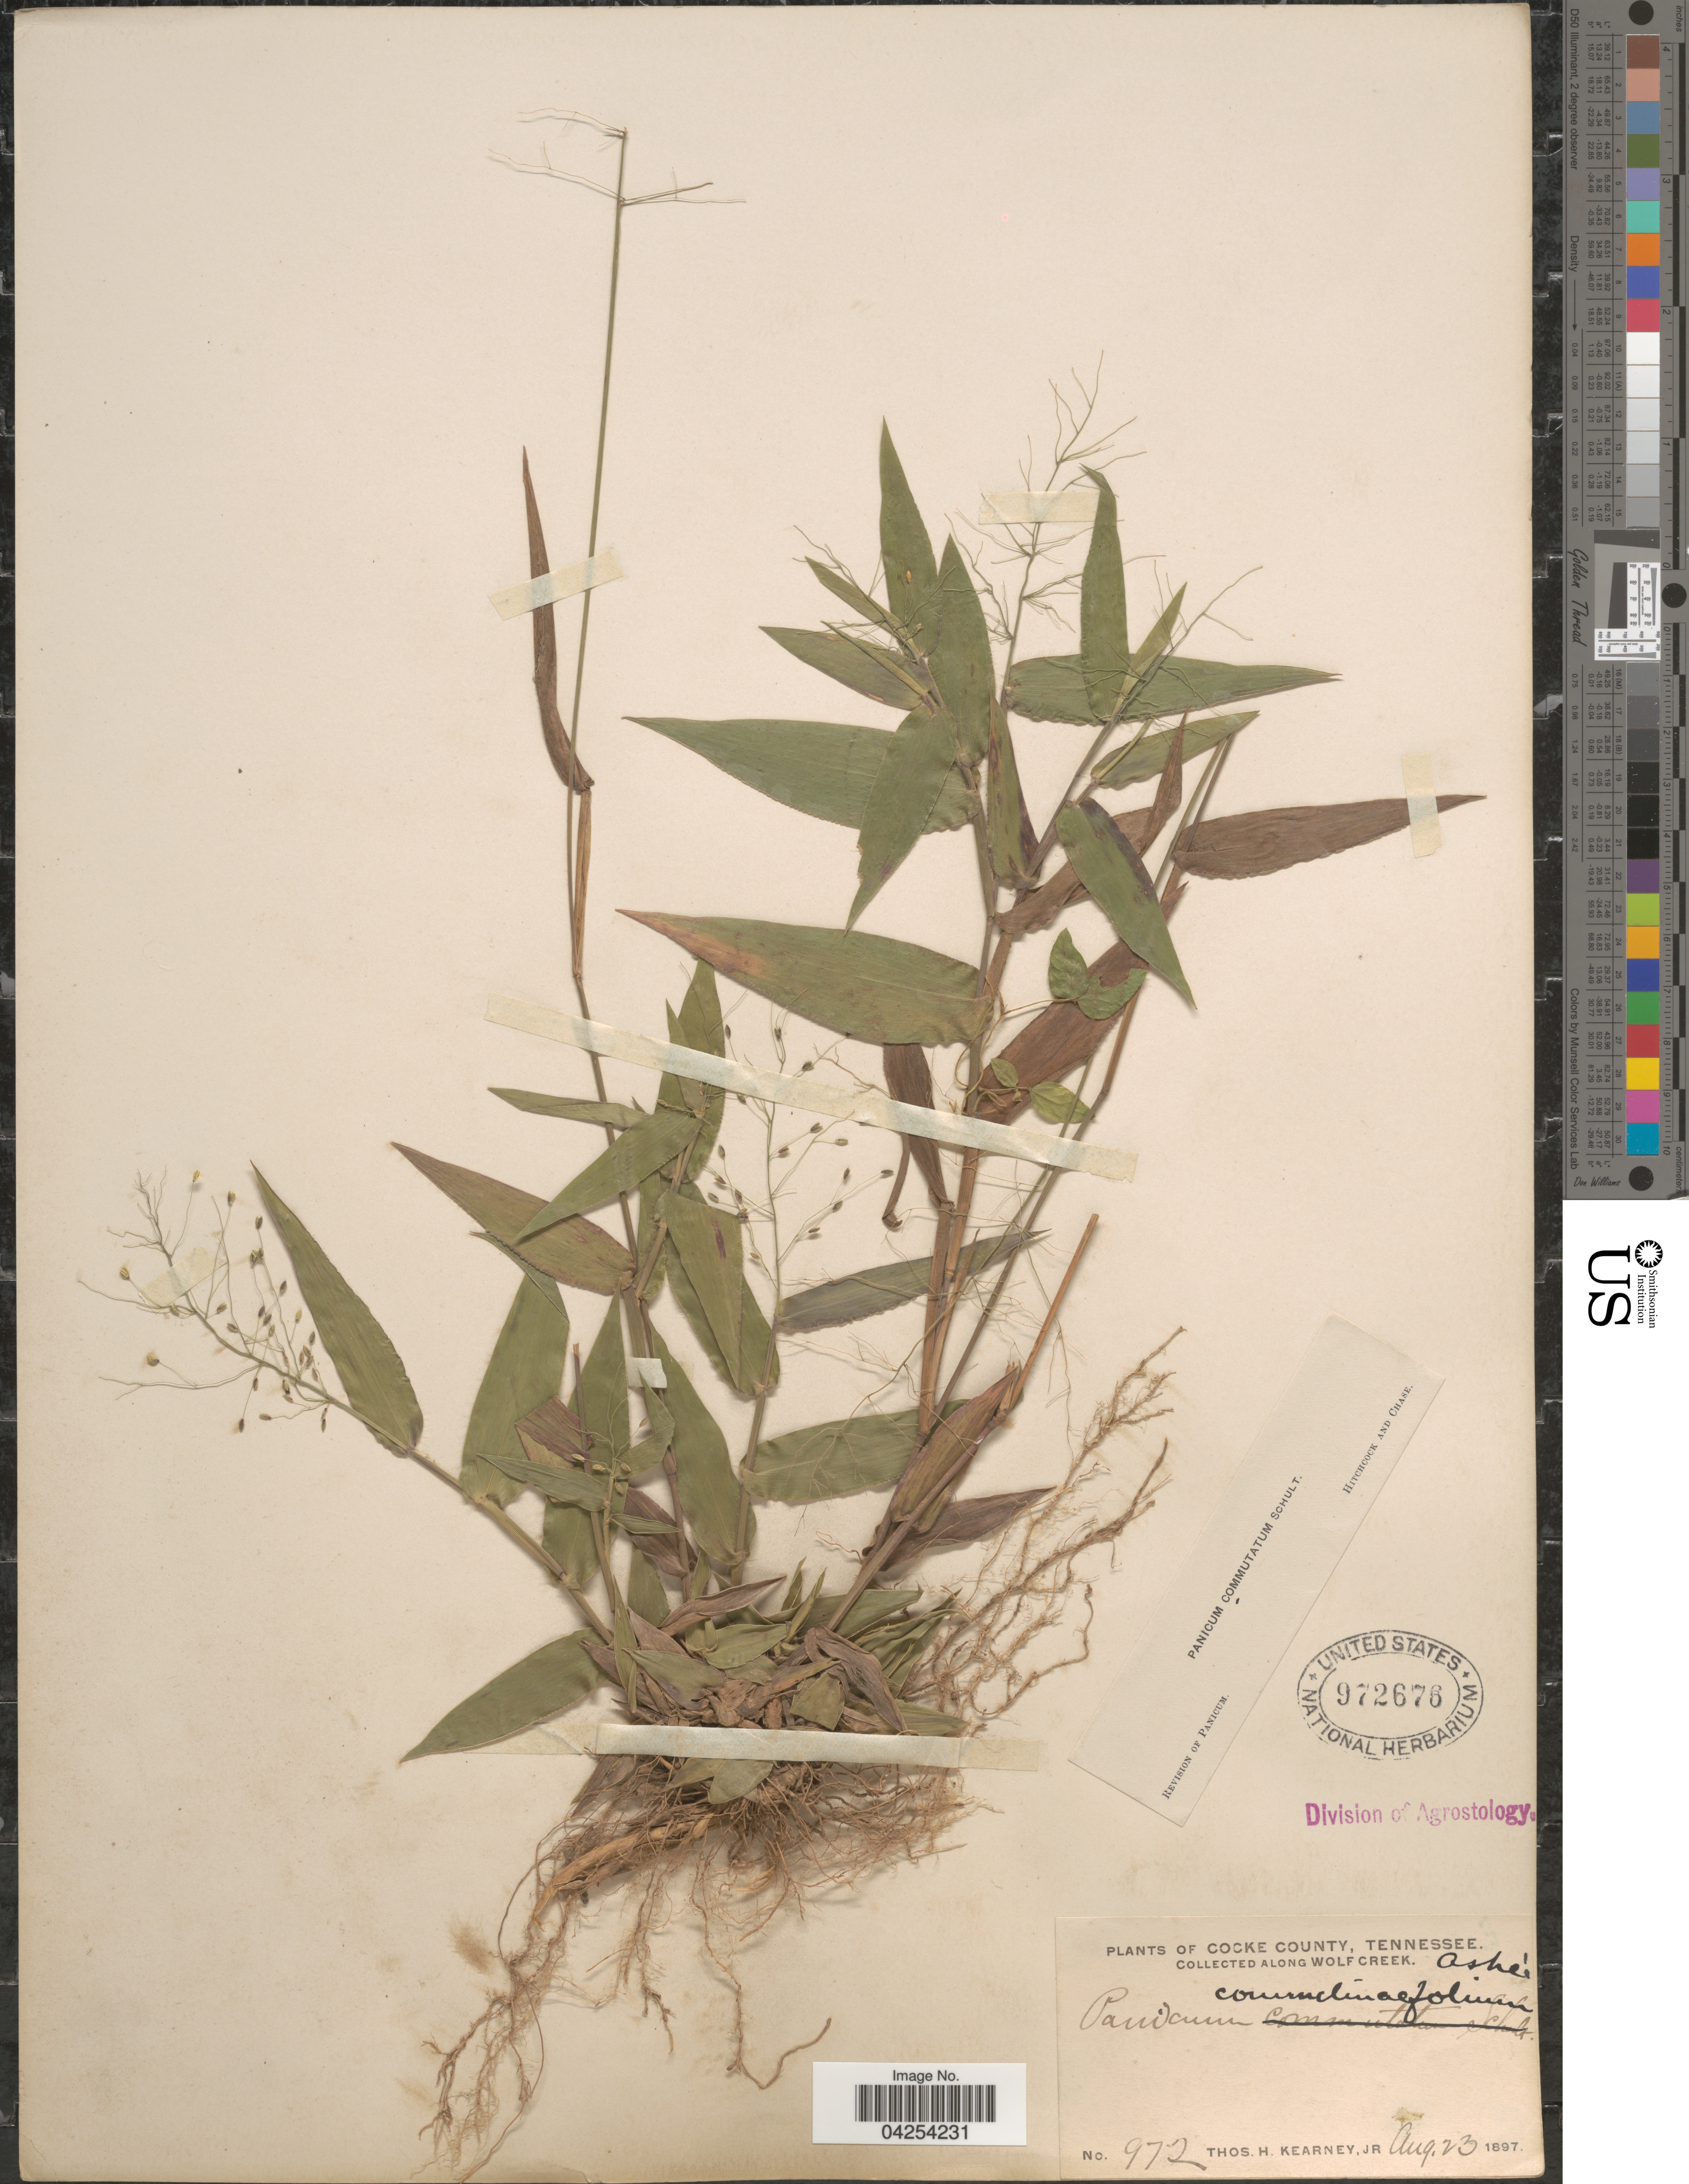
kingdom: Plantae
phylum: Tracheophyta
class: Liliopsida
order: Poales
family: Poaceae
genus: Dichanthelium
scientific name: Dichanthelium commutatum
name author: (Schult.) Gould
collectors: T. H. Kearney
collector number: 972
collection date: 1897-08-23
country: United States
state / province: Tennessee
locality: Cocke County. Along Wolf Creek.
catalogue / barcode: US 972676